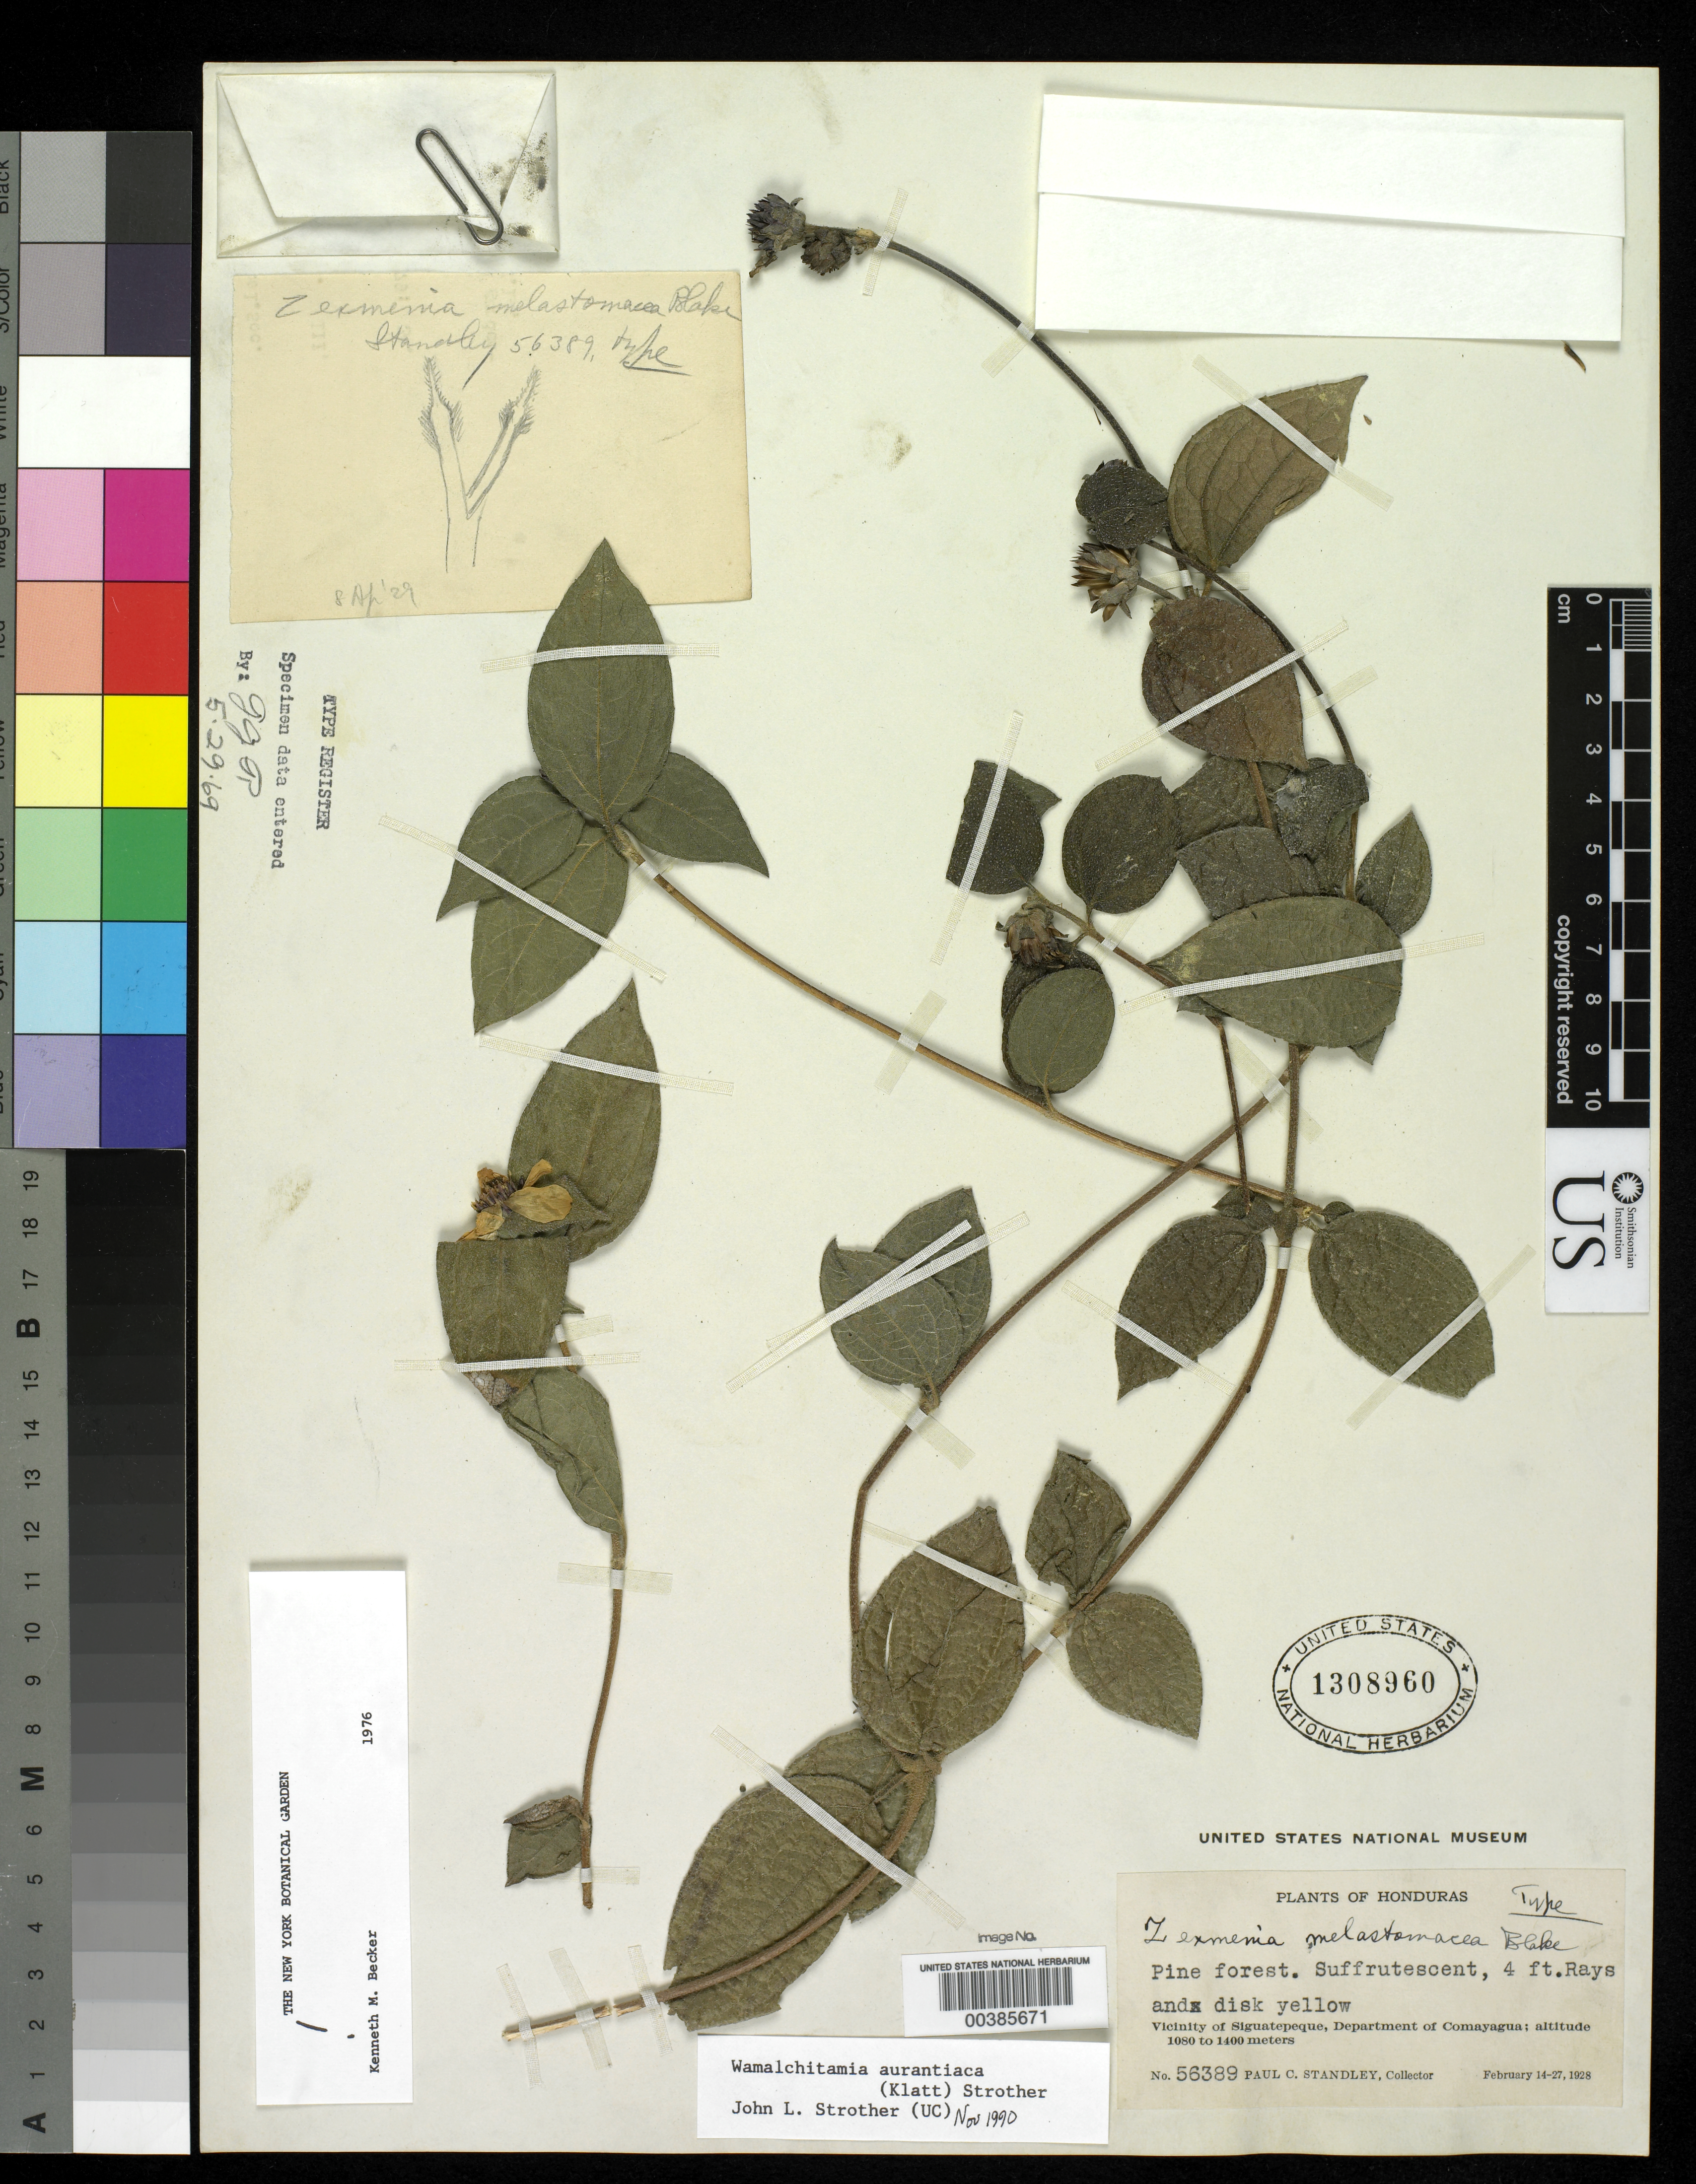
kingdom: Plantae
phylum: Tracheophyta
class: Magnoliopsida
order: Asterales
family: Asteraceae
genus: Zexmenia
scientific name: Zexmenia melastomacea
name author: S.F. Blake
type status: Holotype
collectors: P. C. Standley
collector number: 56389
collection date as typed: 14 Feb 1928 to 27 Feb 1928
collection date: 1928-02-14/1928-02-27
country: Honduras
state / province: Comayagua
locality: Vicinity of Siguatepeque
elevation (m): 1080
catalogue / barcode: US 1308960